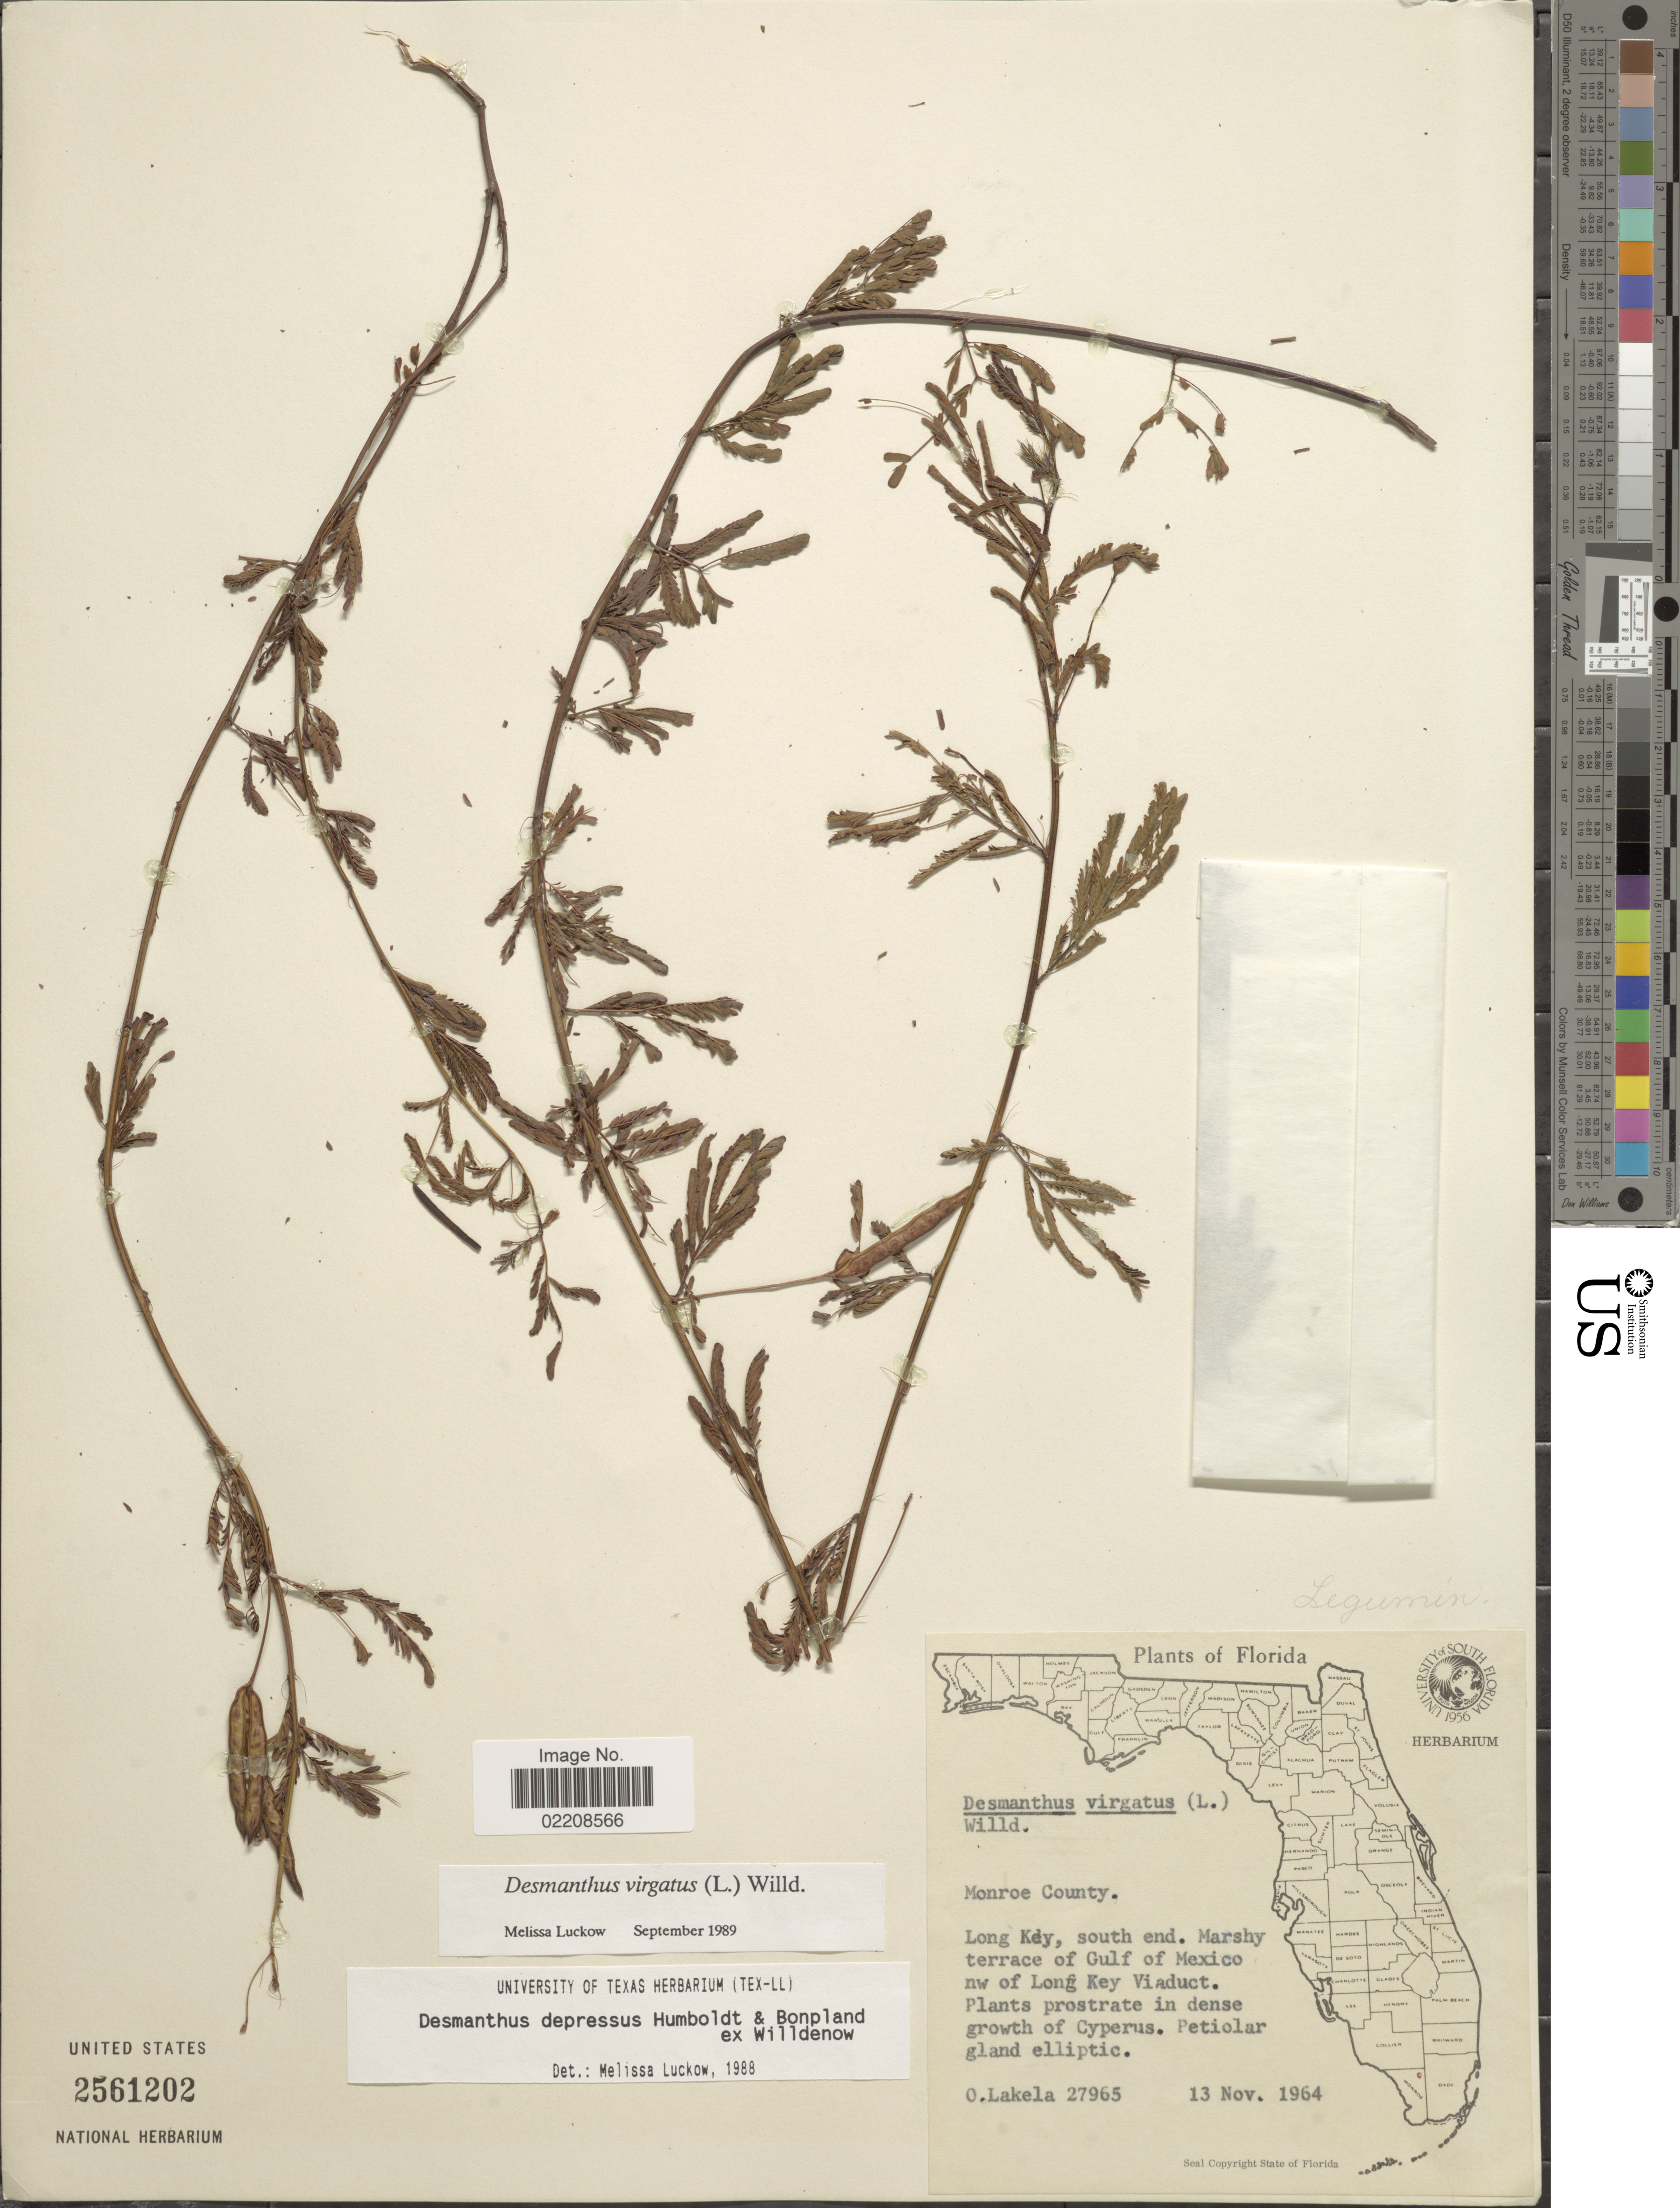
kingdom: Plantae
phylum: Tracheophyta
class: Magnoliopsida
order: Fabales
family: Fabaceae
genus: Desmanthus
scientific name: Desmanthus virgatus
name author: (L.) Willd.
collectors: O. Lakela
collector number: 27965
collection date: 1964-11-13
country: United States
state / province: Florida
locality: Monroe County. Long Key, south end. Marshy terrace of Gulf of Mexico nw of Long Key Viaduct.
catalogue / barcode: US 2561202